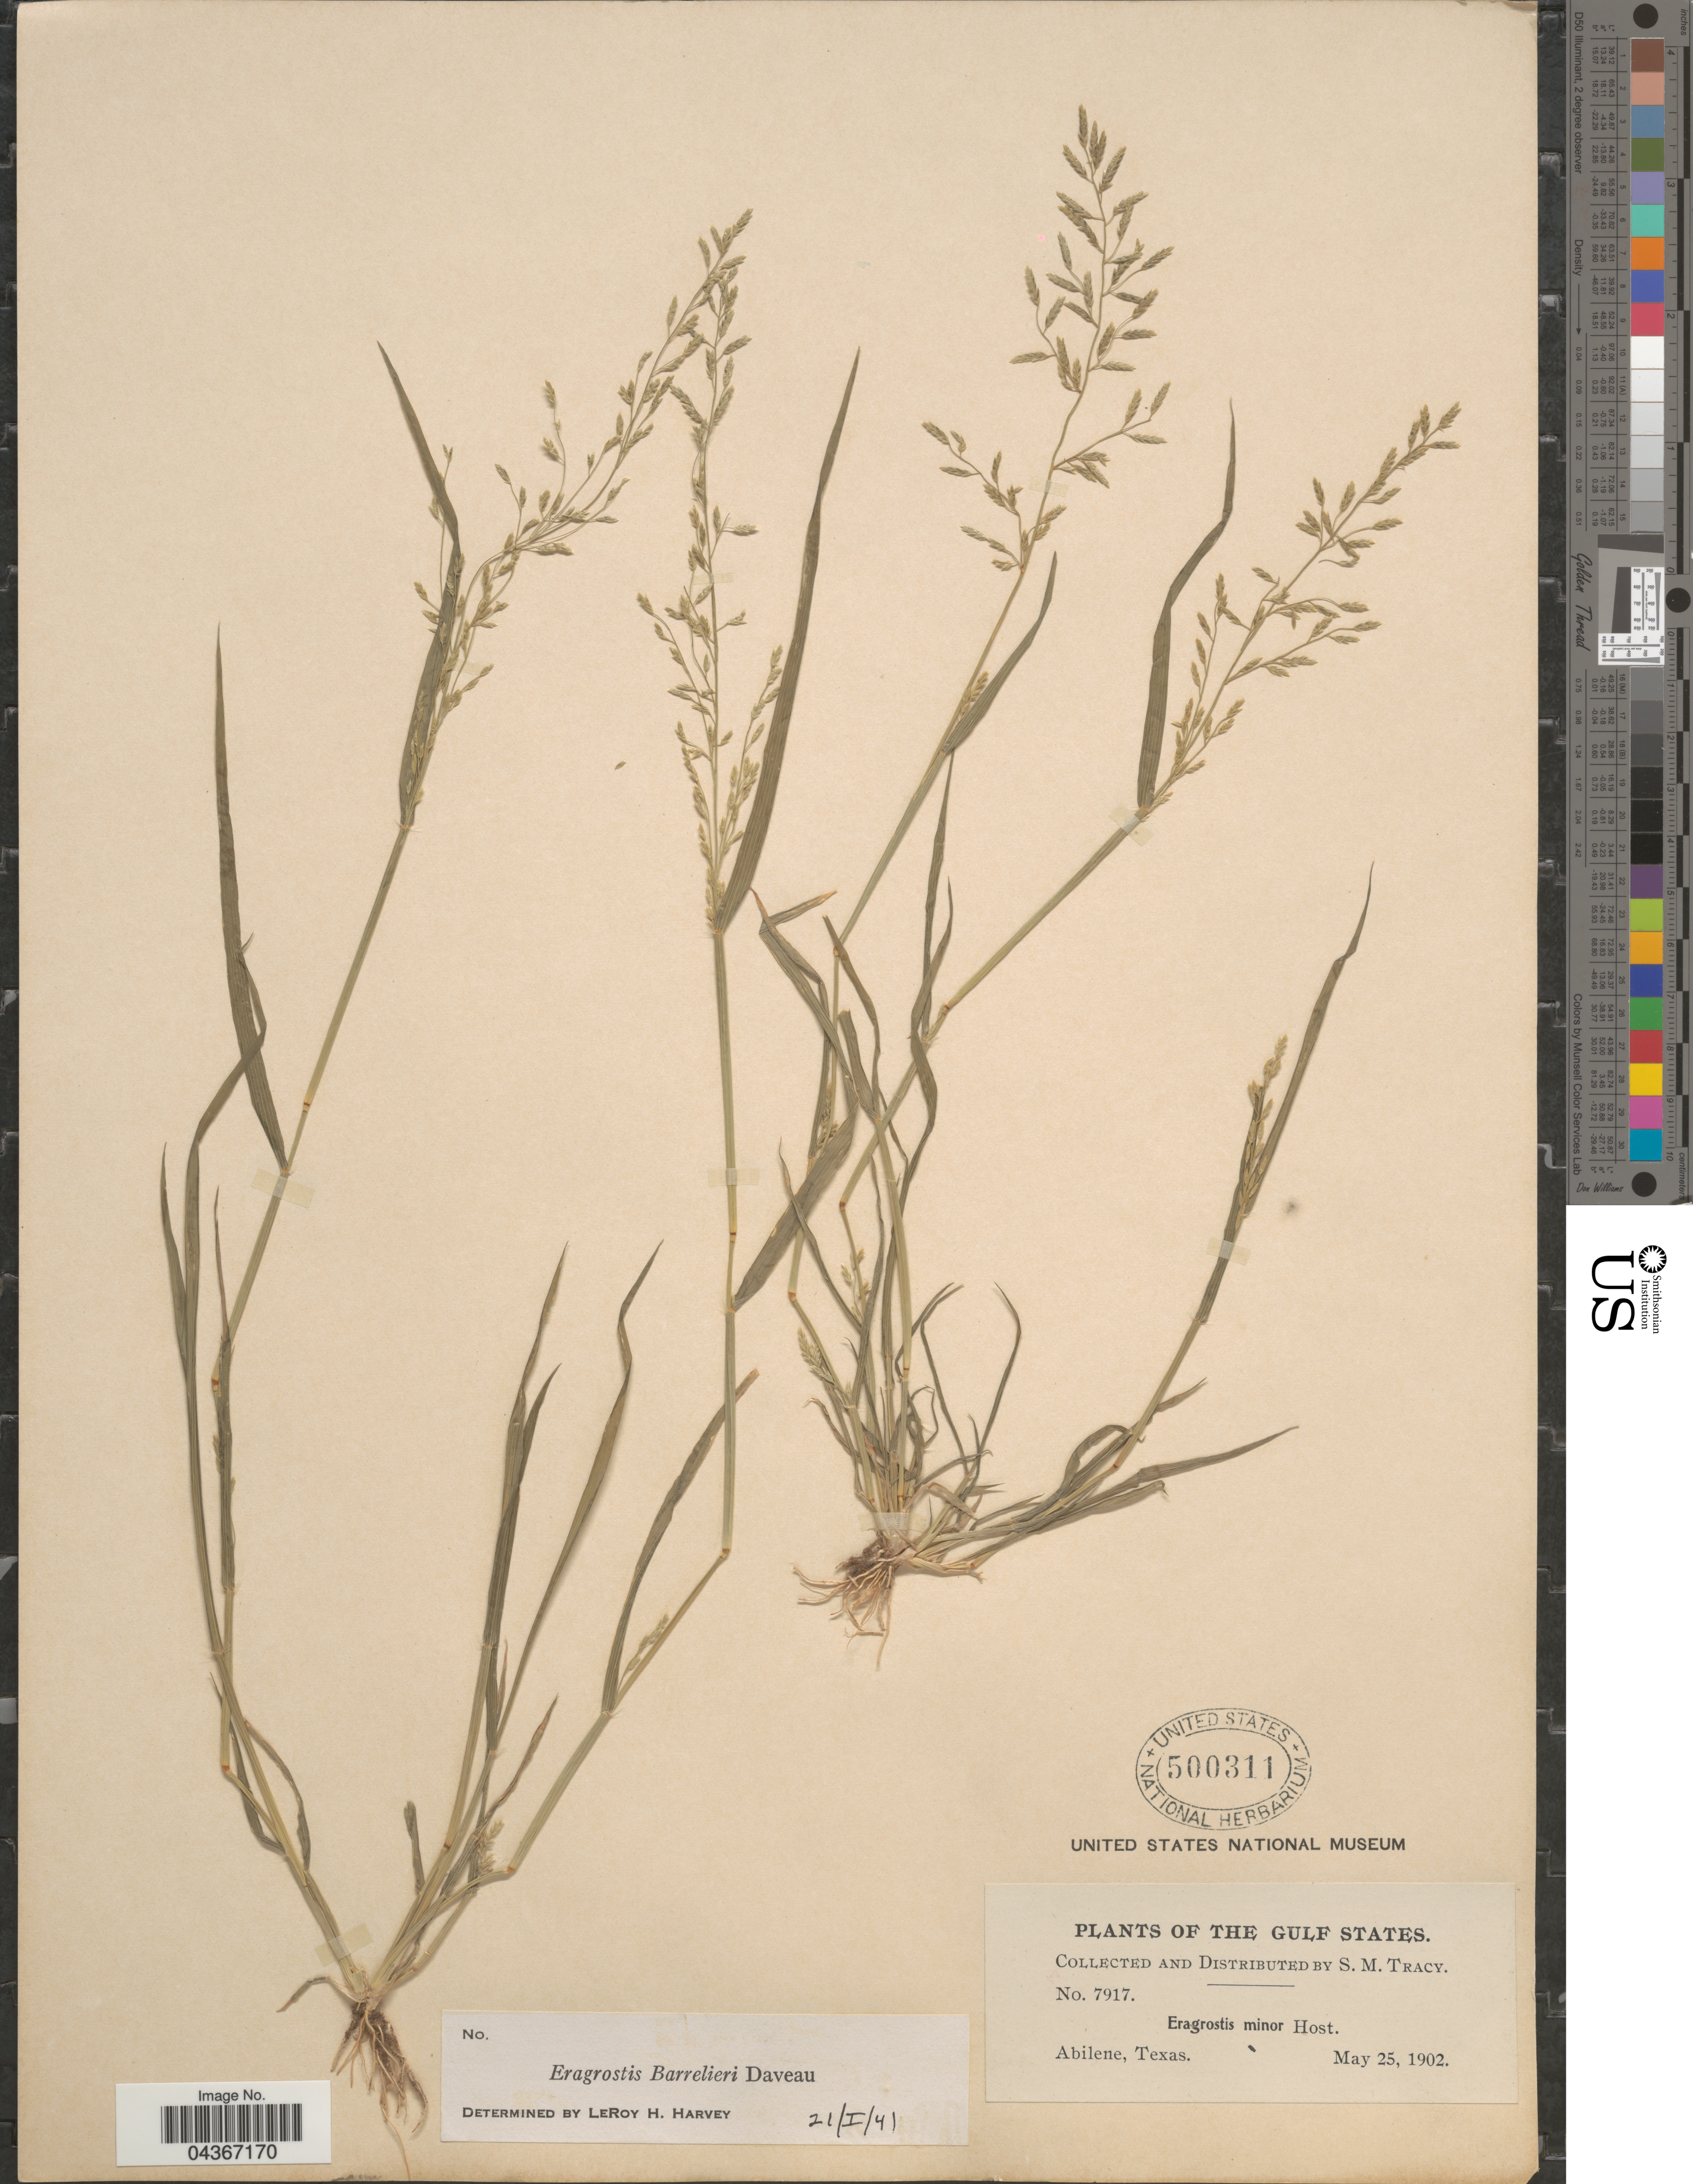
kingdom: Plantae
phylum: Tracheophyta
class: Liliopsida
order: Poales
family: Poaceae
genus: Eragrostis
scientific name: Eragrostis barrelieri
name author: Daveau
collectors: S. M. Tracy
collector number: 7917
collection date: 1902-05-25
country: United States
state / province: Texas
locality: The Gulf States. Abilene.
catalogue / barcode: US 500311